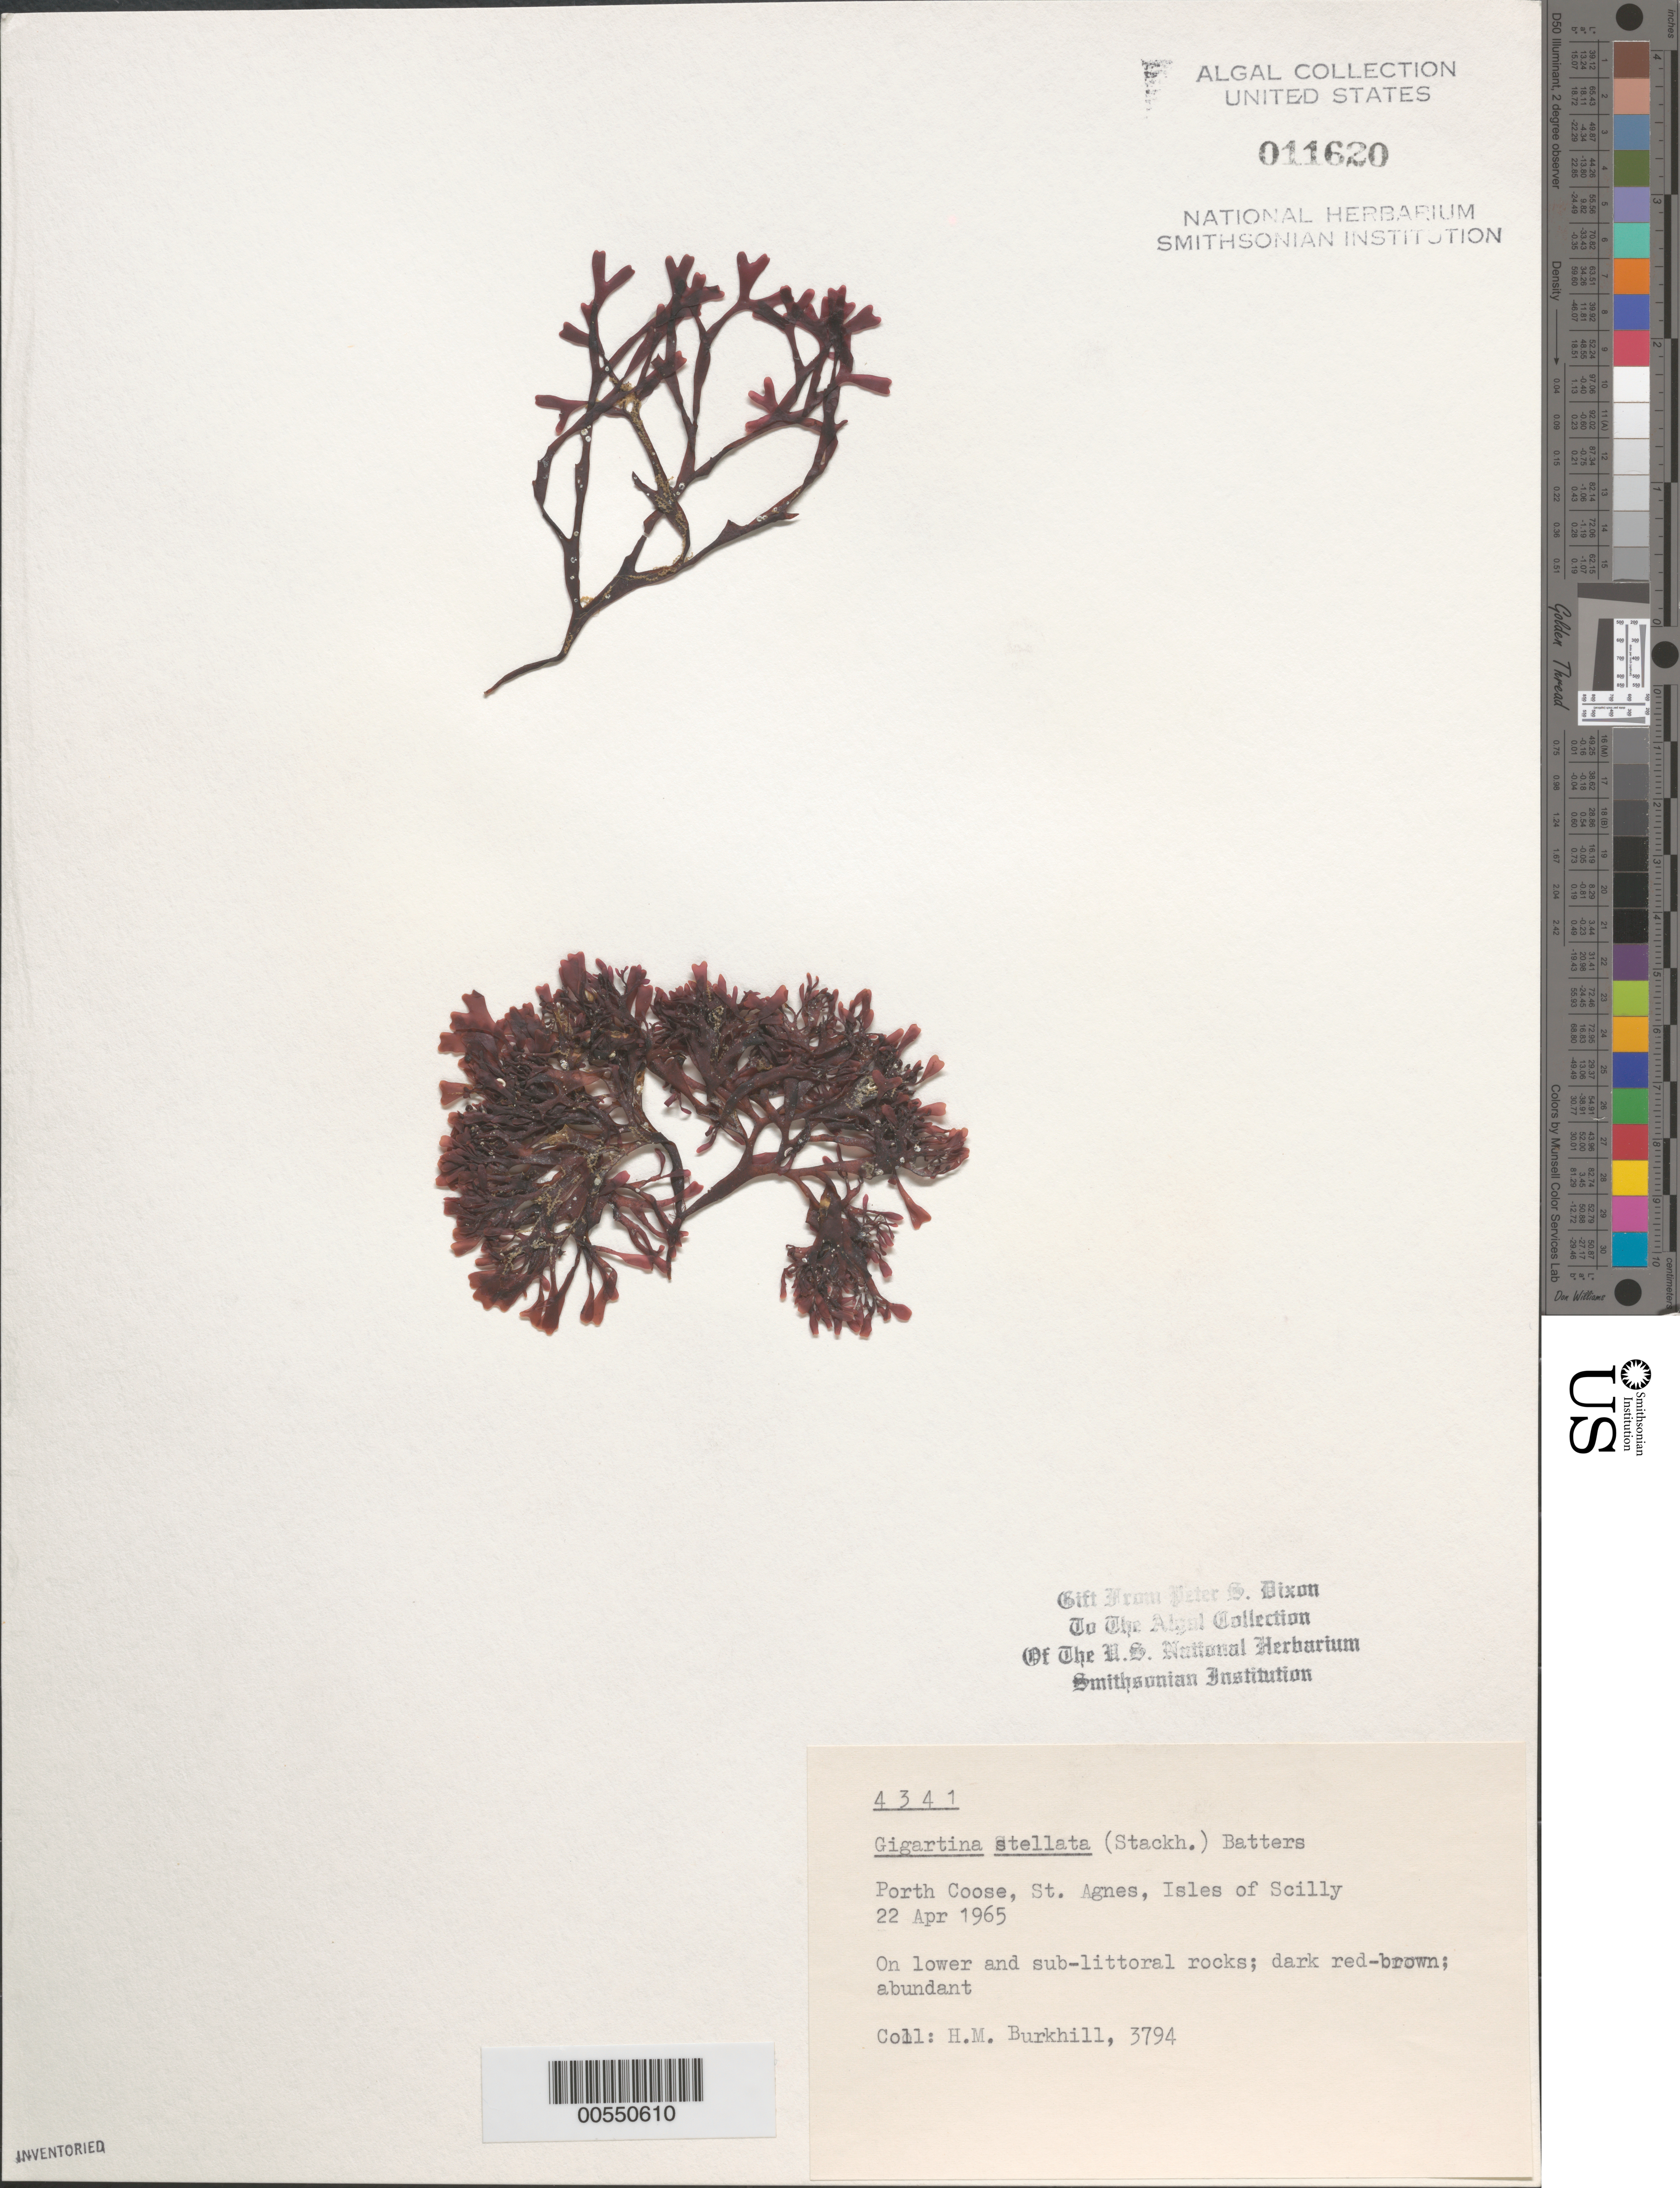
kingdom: Plantae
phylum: Rhodophyta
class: Florideophyceae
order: Gigartinales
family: Phyllophoraceae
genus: Mastocarpus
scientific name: Mastocarpus stellatus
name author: (Stackh.) Guiry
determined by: Algae name updating Project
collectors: H. M. Burkill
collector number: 3794 & PSD 4341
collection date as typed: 22 Apr 1965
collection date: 1965-04-22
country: United Kingdom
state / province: England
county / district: Council of the Isles of Scilly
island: St. Agnes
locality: Porth Coose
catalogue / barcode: US 11620